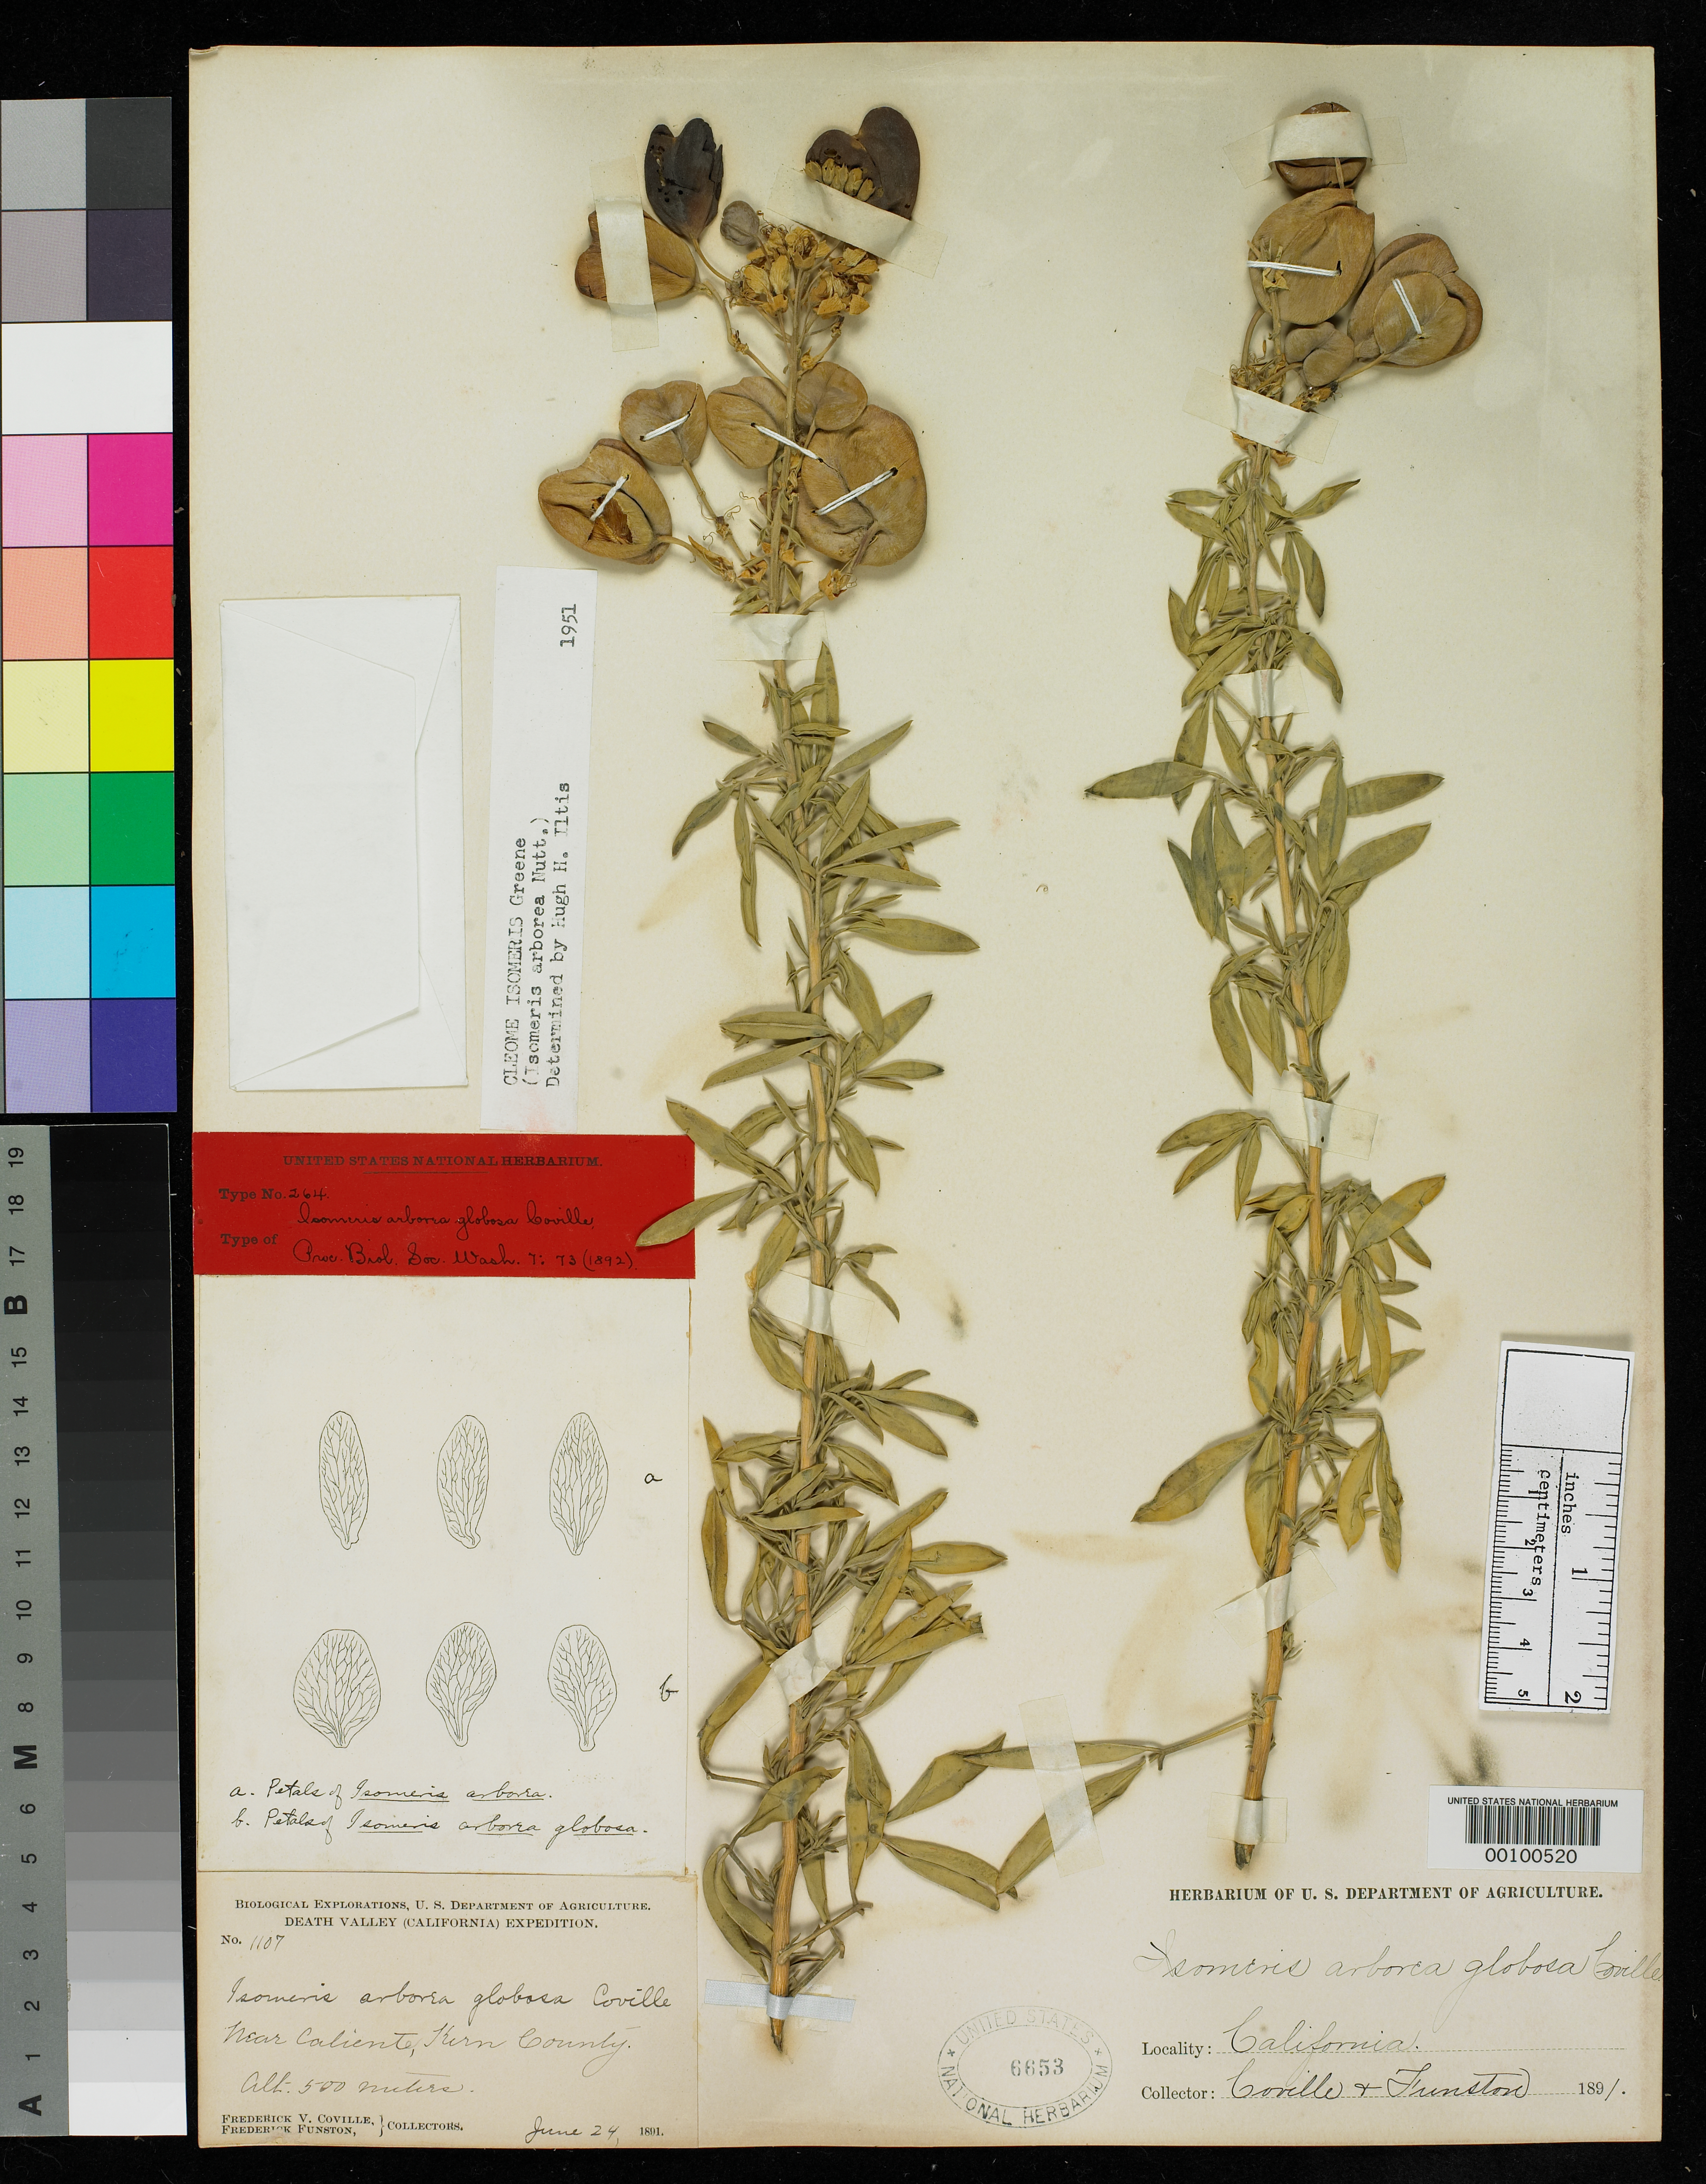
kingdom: Plantae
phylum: Tracheophyta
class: Magnoliopsida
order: Brassicales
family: Cleomaceae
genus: Isomeris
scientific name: Isomeris arborea var. globosa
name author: Coville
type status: Type Collection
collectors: F. V. Coville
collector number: Death Valley Exped. 1107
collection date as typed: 24 Jun 1891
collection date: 1891-06-24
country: United States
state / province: California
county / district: Kern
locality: Caliente Creek, above Caliente.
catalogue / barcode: US 6653